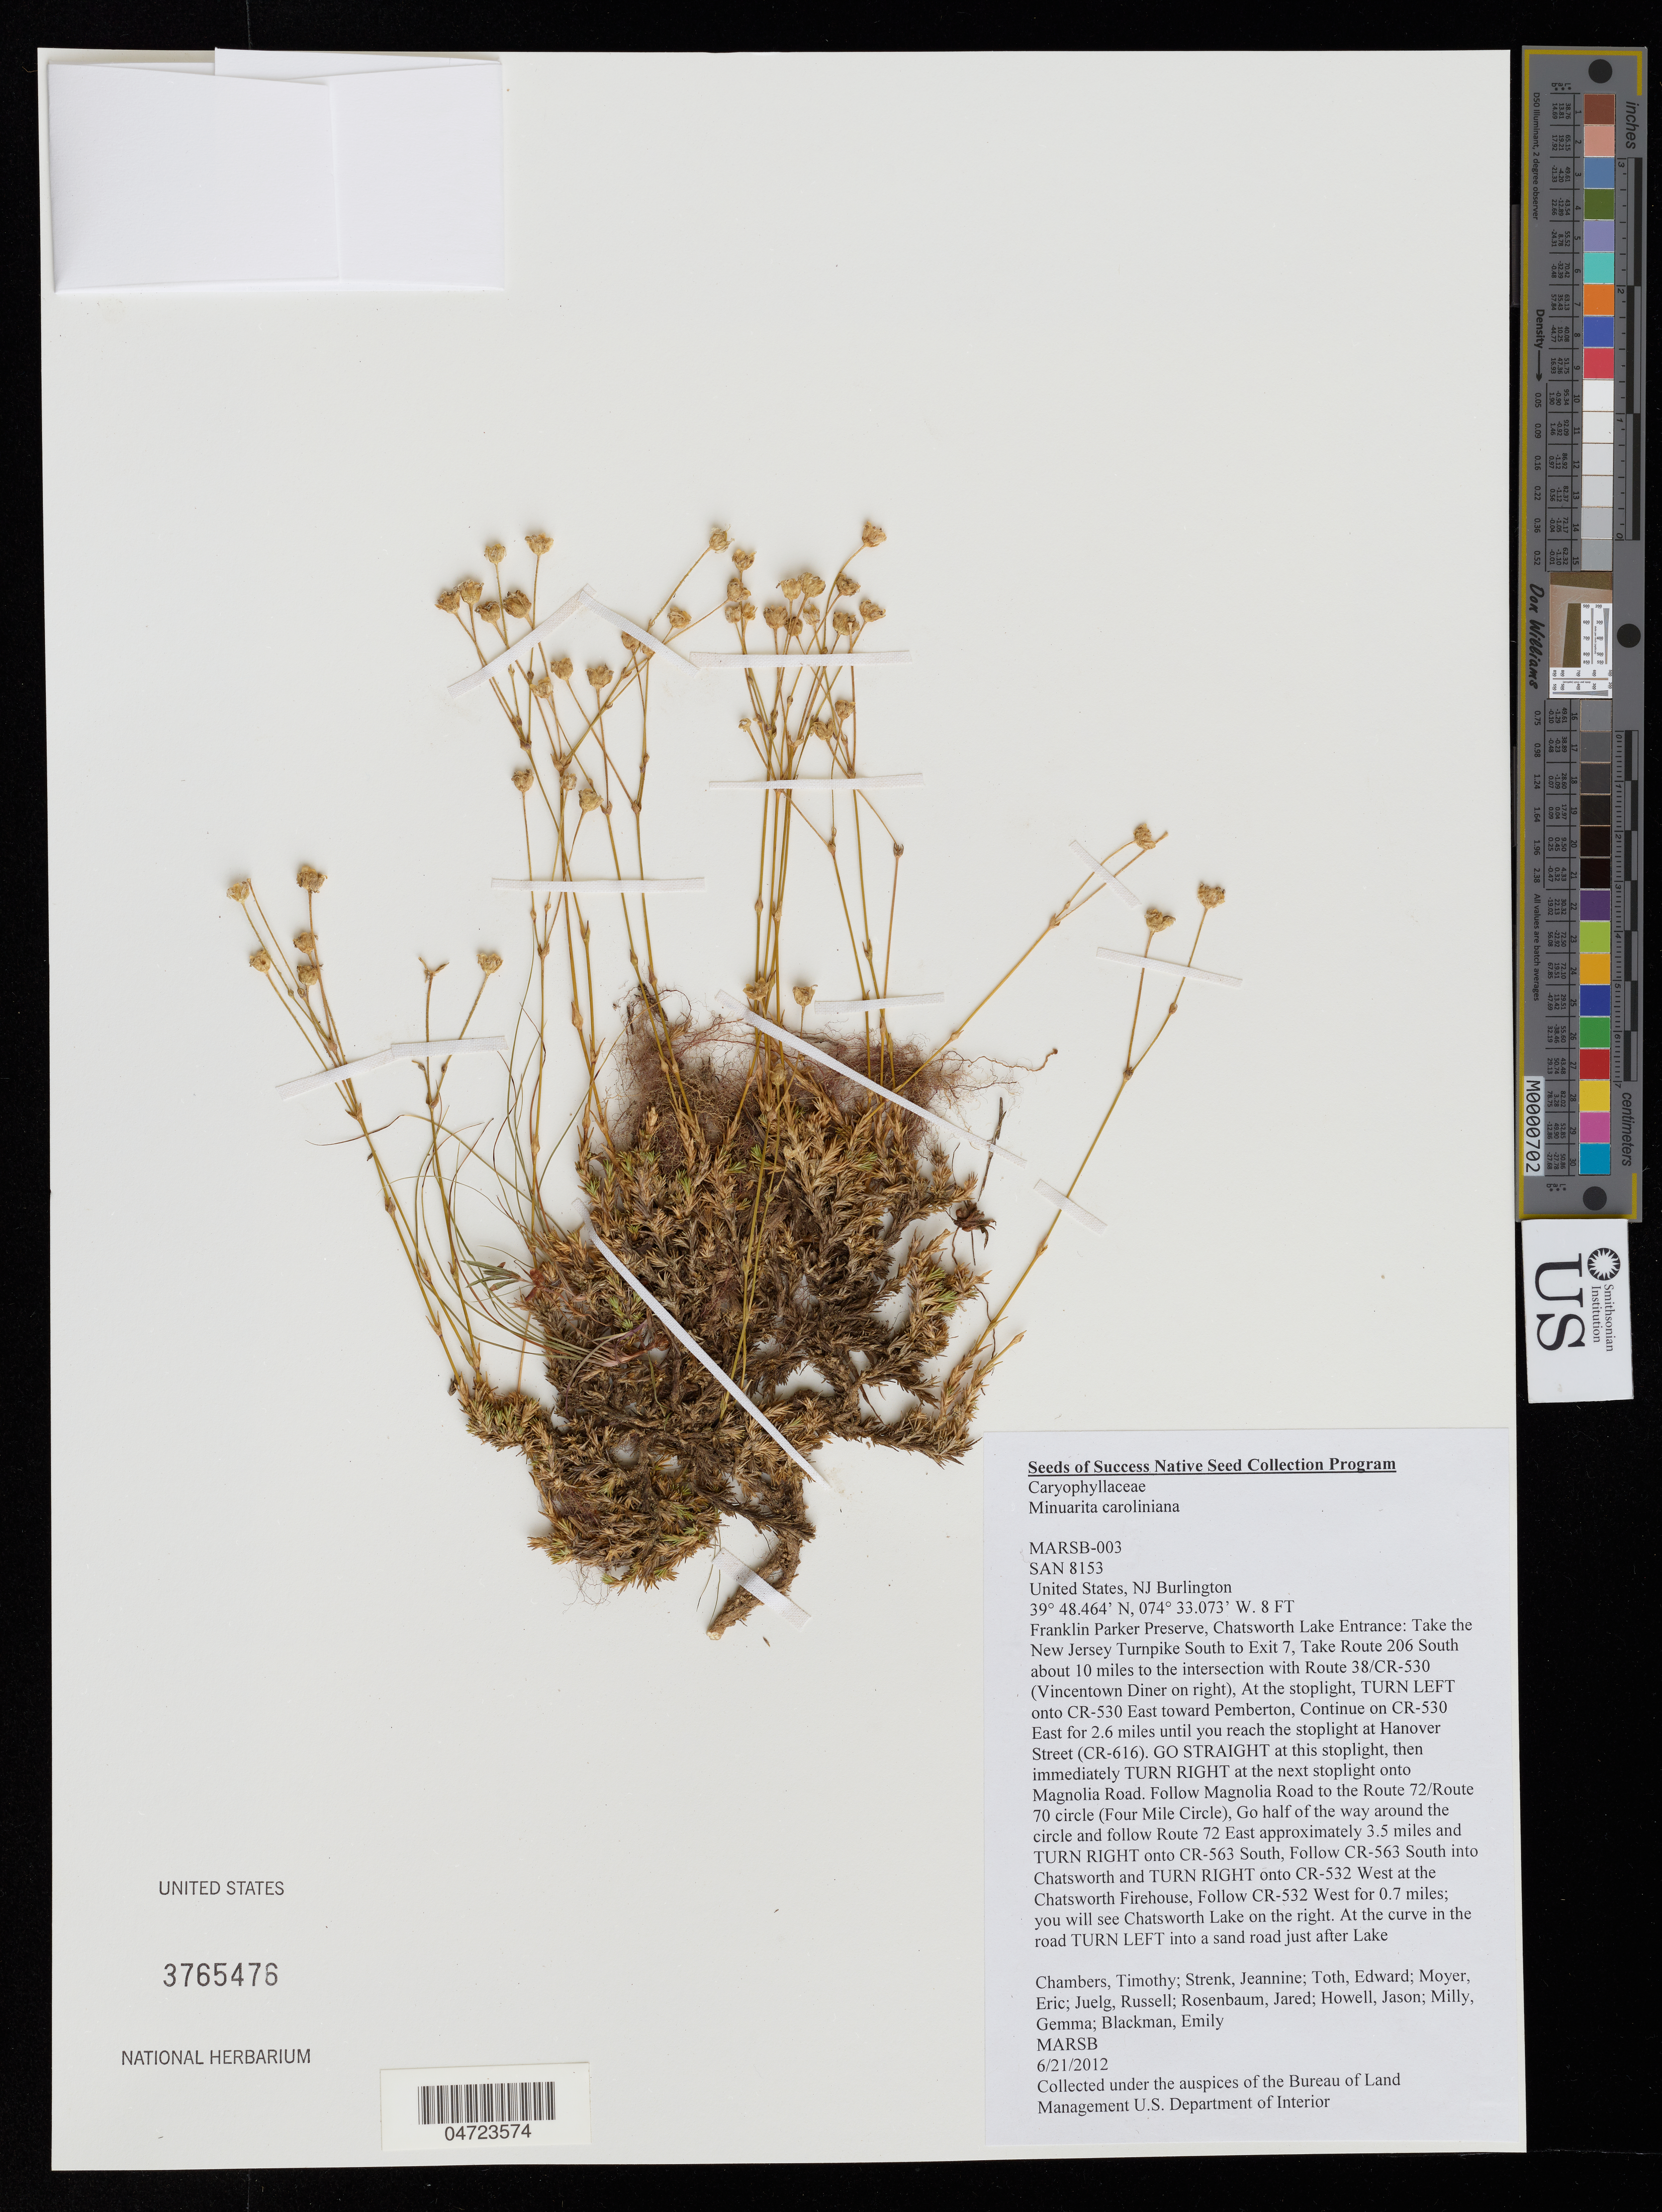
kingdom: Plantae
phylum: Tracheophyta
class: Magnoliopsida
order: Caryophyllales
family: Caryophyllaceae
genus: Minuartia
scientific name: Minuartia caroliniana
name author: (Walter) Mattf.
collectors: T. Chambers, J. Strenk, E. Toth, E. Moyer & et al.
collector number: MARSB-003/SAN8153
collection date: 2012-06-21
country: United States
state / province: New Jersey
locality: Burlington. Franklin Parker Preserve, Chatsworth Lake Entrance: Take the New Jersey Turnpike South to Exit 7, Take Route 206 South about 10 miles to the intersection with Route 38/CR-530 (Vincentown Diner on right), At the spotlight, TURN LEFT onto CR-530 East toward Pemberton, Continue on CR-530 East for 2.6 miles until you reach the spotlight at Hanover Street (CR-616). GO STRAIGHT at this spotlight, then immediately TURN RIGHT at the next stoplight onto Magnolia Road. Follow Magnolia Road to the Route 72/Route 70 circle (Four Mile Circle), Go half of the way around the circle and follow Route 72 East approximately 3.5 miles and TURN RIGHT onto CR-563 South, Follow CR-563 South into Chatsworth and TURN RIGHT onto CR-532 West at the Chatsworth Firehouse, Follow CR-532 West for 0.7 miles; you will see Chatsworth Lake on the right. At the curve in the road TURN LEFT into a sand road just after Lake.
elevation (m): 2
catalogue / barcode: US 3765476